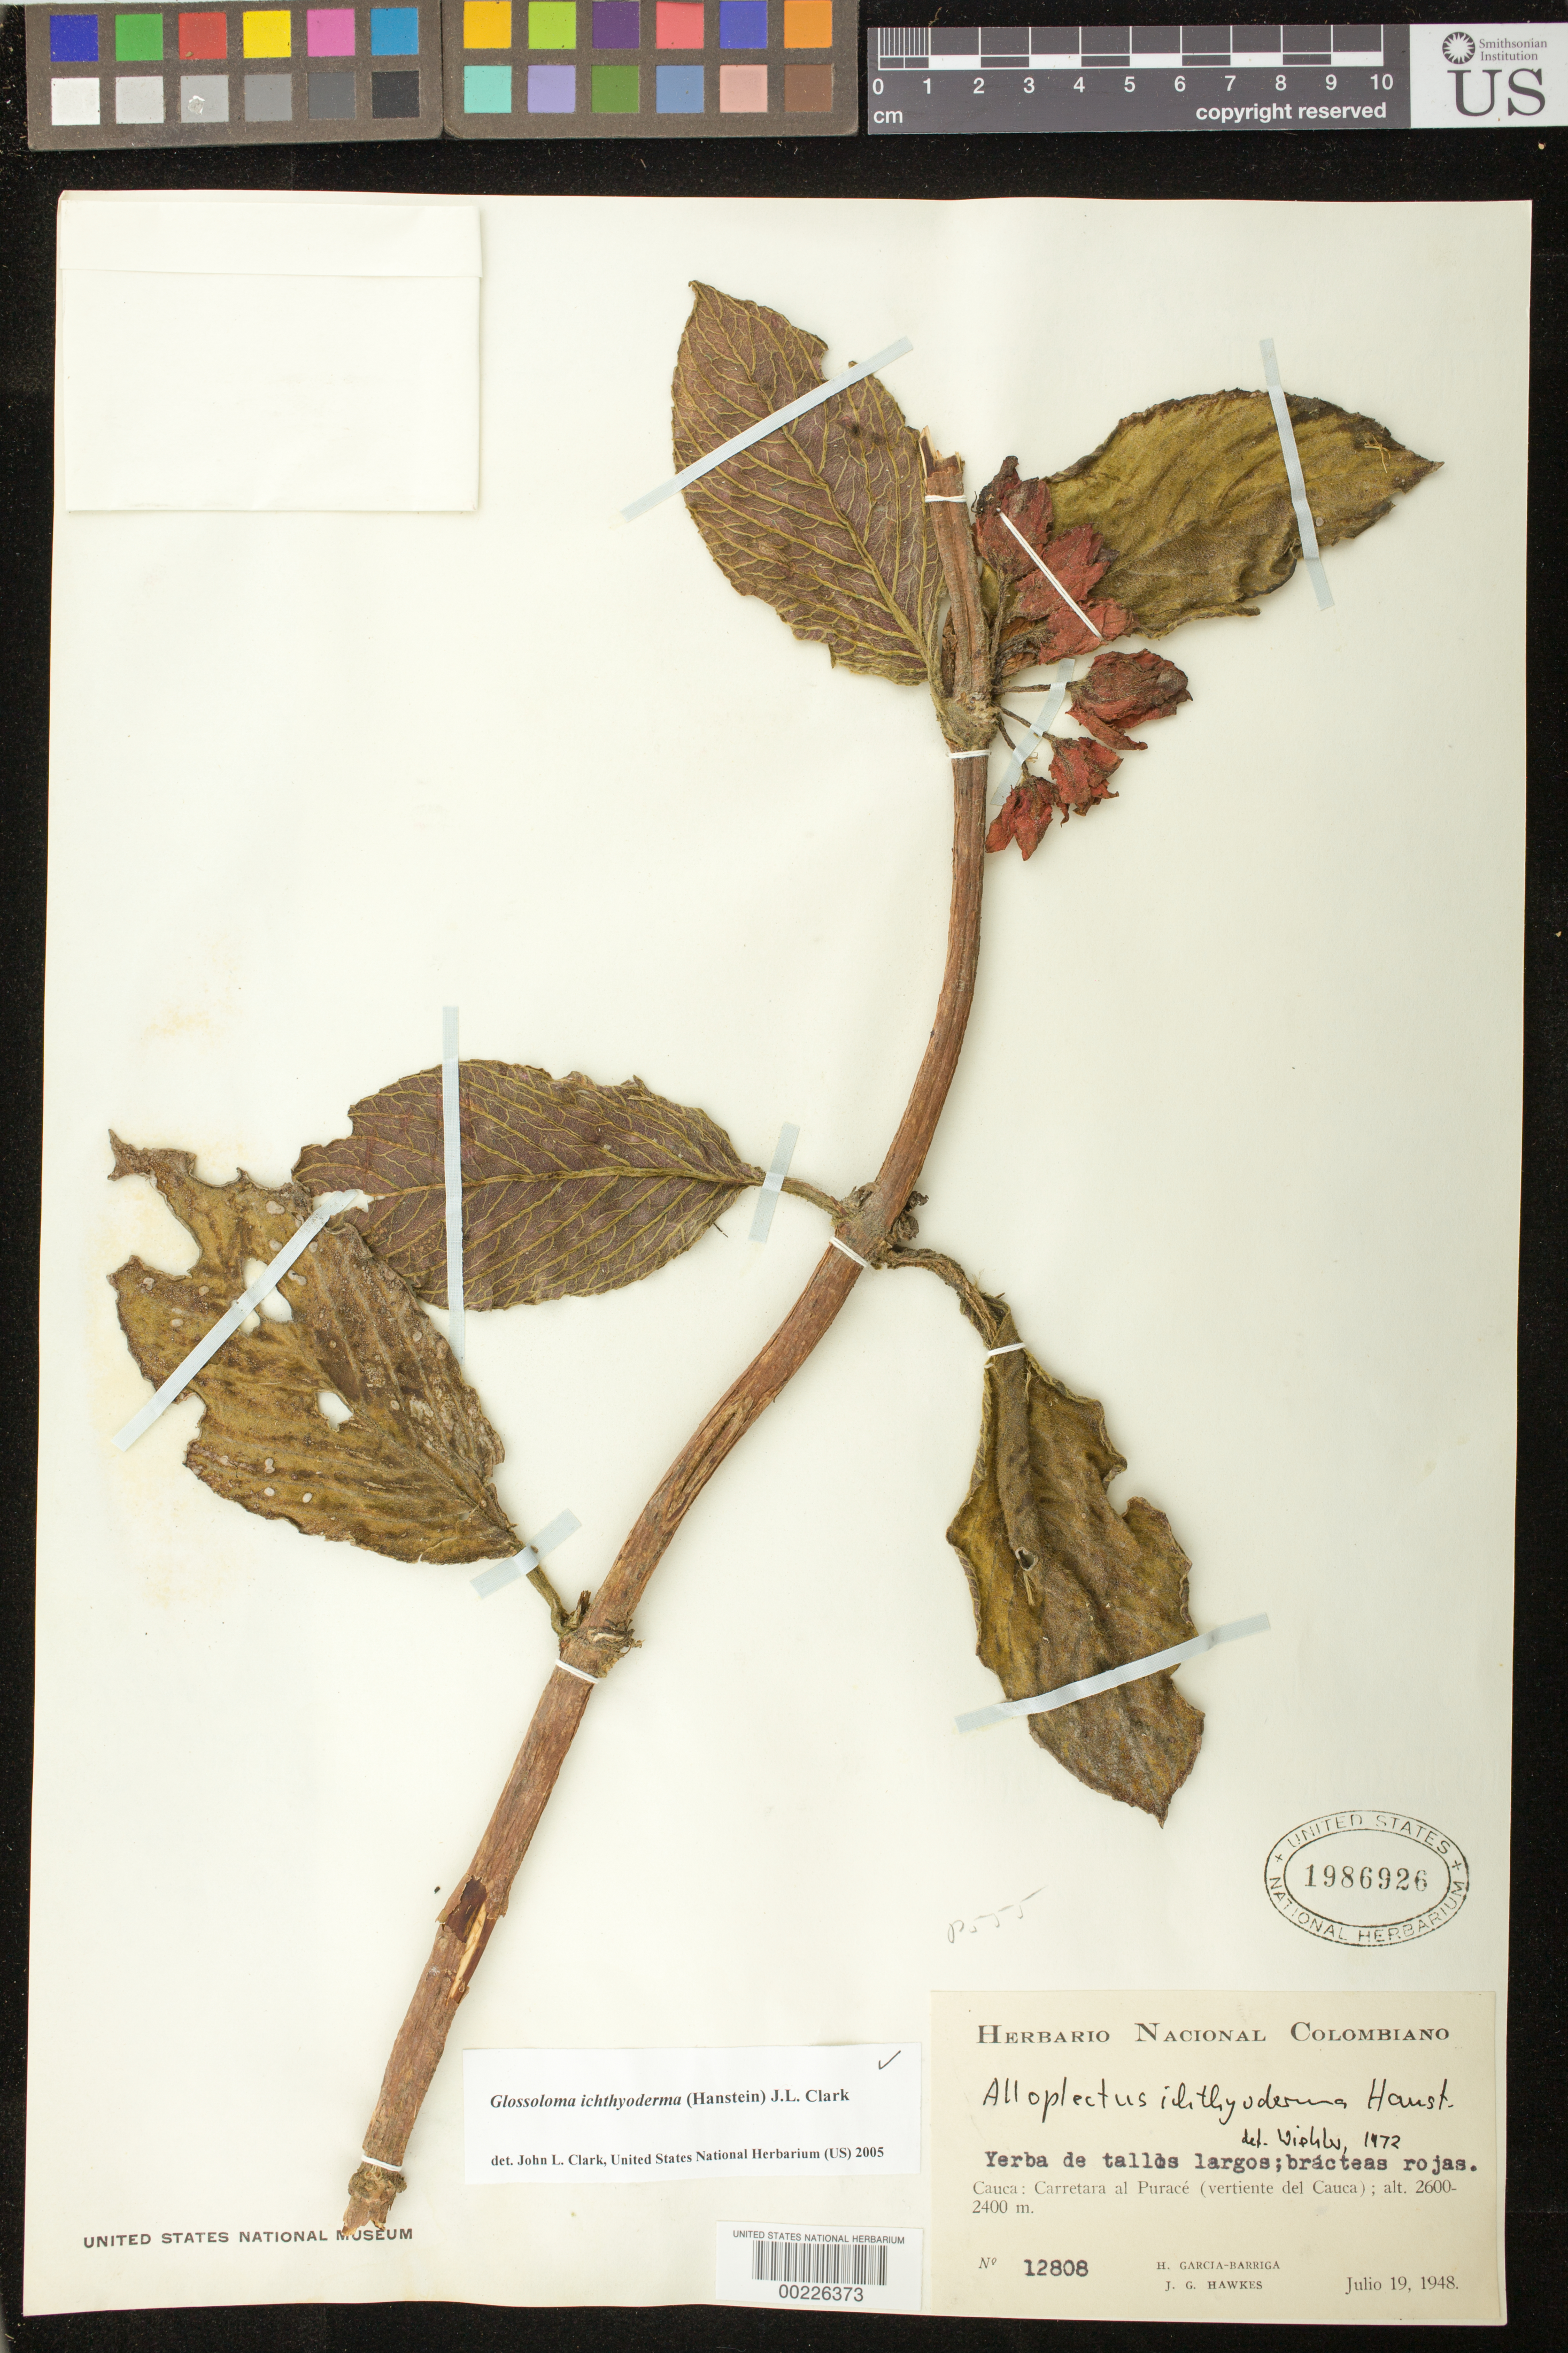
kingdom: Plantae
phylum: Tracheophyta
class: Magnoliopsida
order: Lamiales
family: Gesneriaceae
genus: Glossoloma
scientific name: Glossoloma ichthyoderma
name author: (Hanst.) J.L. Clark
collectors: H. García Barriga & J. Hawkes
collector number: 12808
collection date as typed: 19 Jul 1948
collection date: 1948-07-19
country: Colombia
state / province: Cauca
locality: Highway to Purace (slope of cauca)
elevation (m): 2400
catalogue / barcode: US 1986926